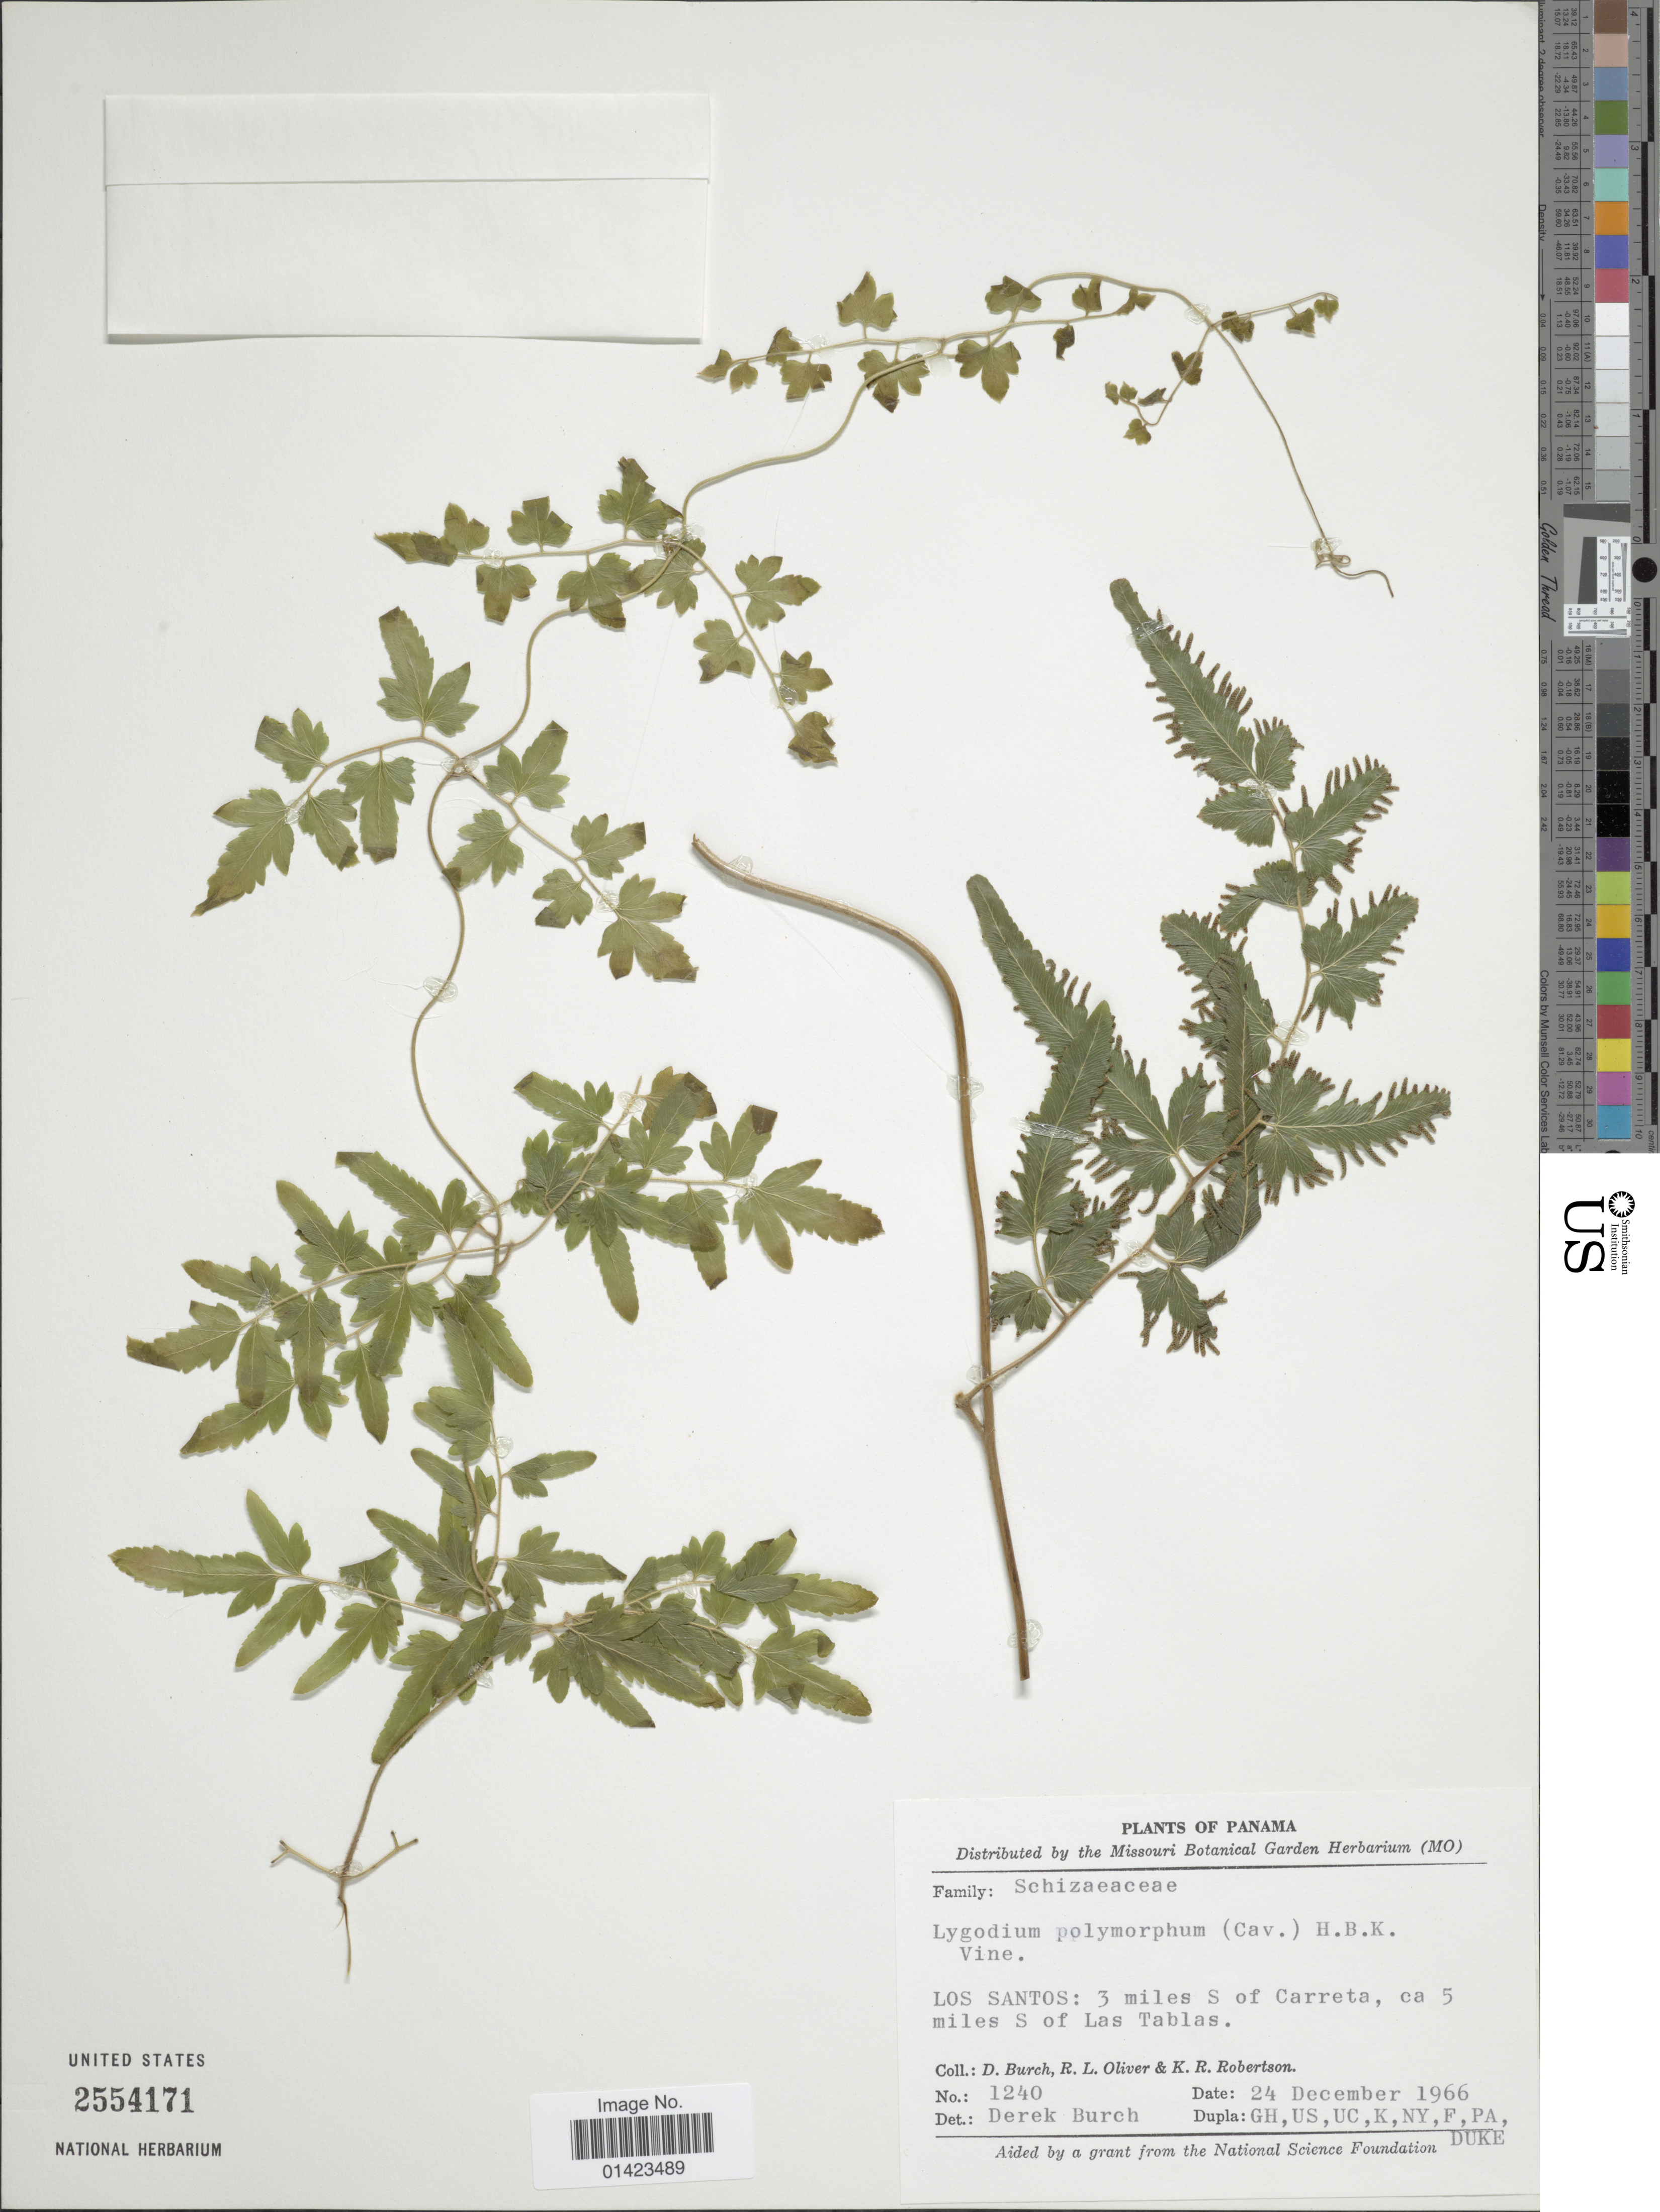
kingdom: Plantae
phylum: Tracheophyta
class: Polypodiopsida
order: Schizaeales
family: Lygodiaceae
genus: Lygodium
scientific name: Lygodium venustum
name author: Sw.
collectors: D. Burch, R. Oliver & K. Robertson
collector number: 1240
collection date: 1966-12-24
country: Panama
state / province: Los Santos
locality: Los Santos: 3miles S of Carretera, ca 5 miles S of Las Tablas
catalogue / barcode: US 2554171